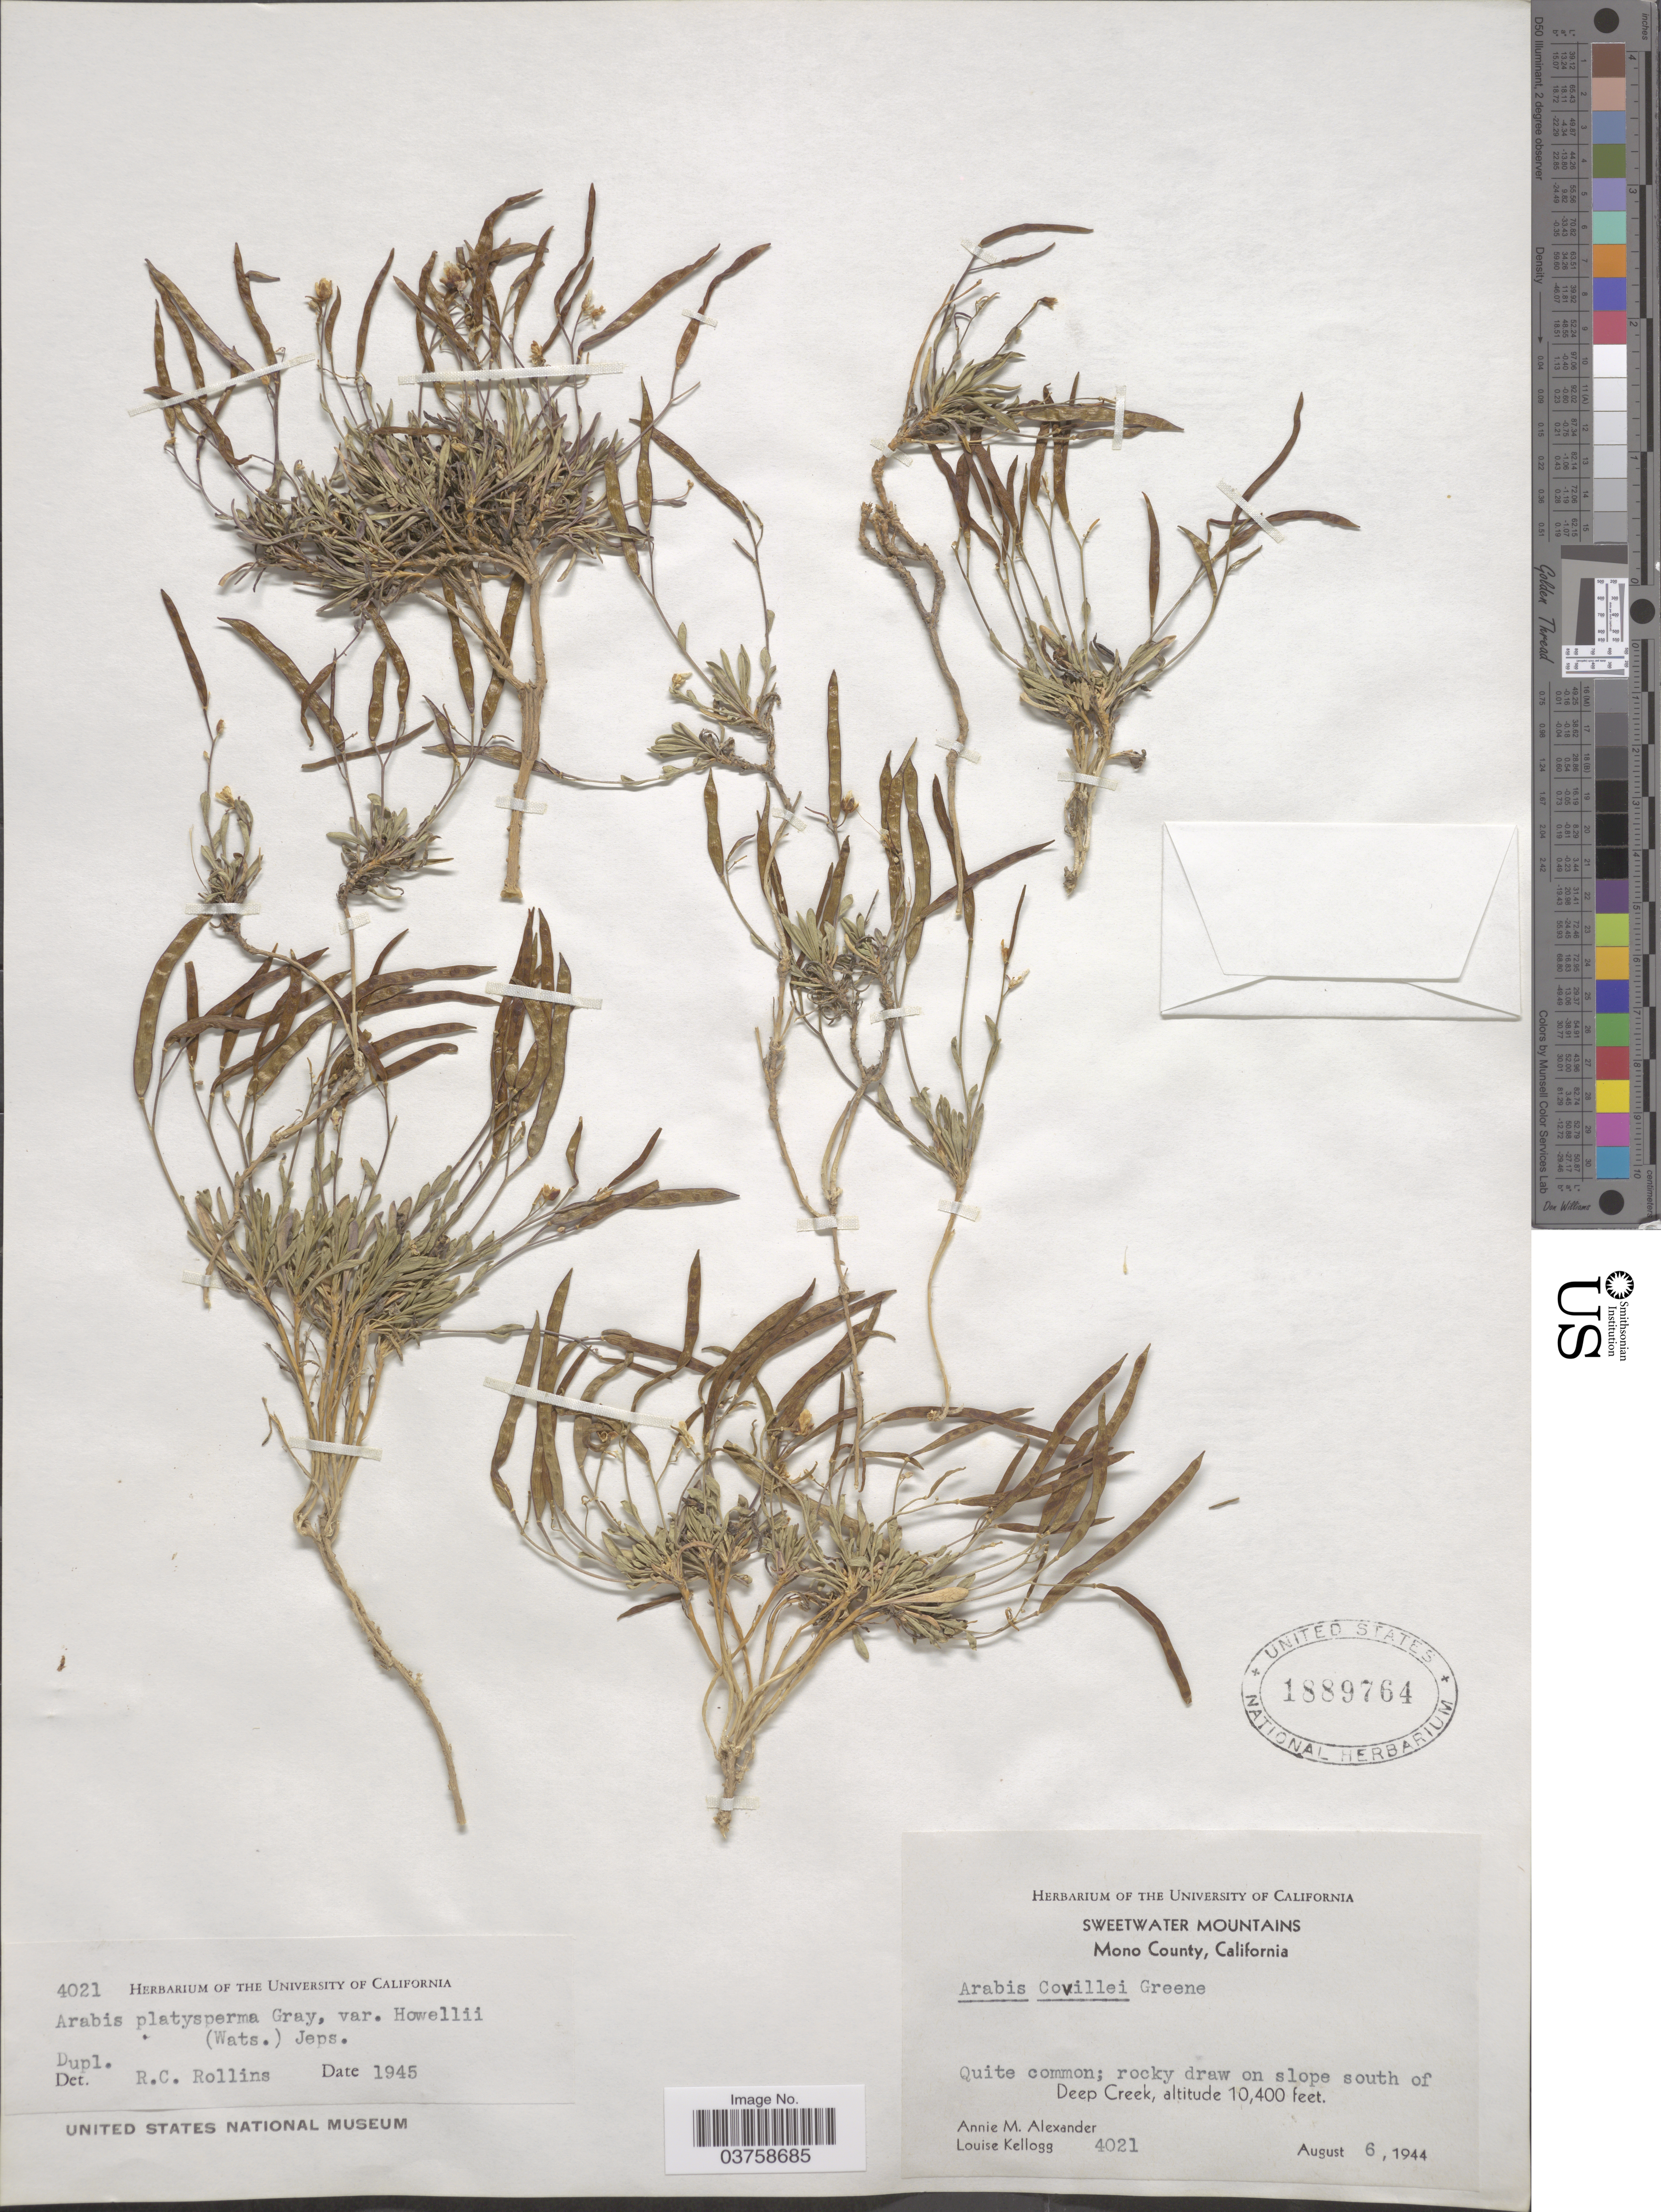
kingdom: Plantae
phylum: Tracheophyta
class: Magnoliopsida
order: Brassicales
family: Brassicaceae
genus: Arabis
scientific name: Arabis platysperma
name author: A. Gray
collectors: A. M. Alexander & L. Kellogg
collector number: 4021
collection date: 1944-08-06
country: United States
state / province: California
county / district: Mono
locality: Sweetwater Mountains. Mono County. Rocky draw on slope south of Deep Creek.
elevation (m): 3170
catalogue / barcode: US 1889764